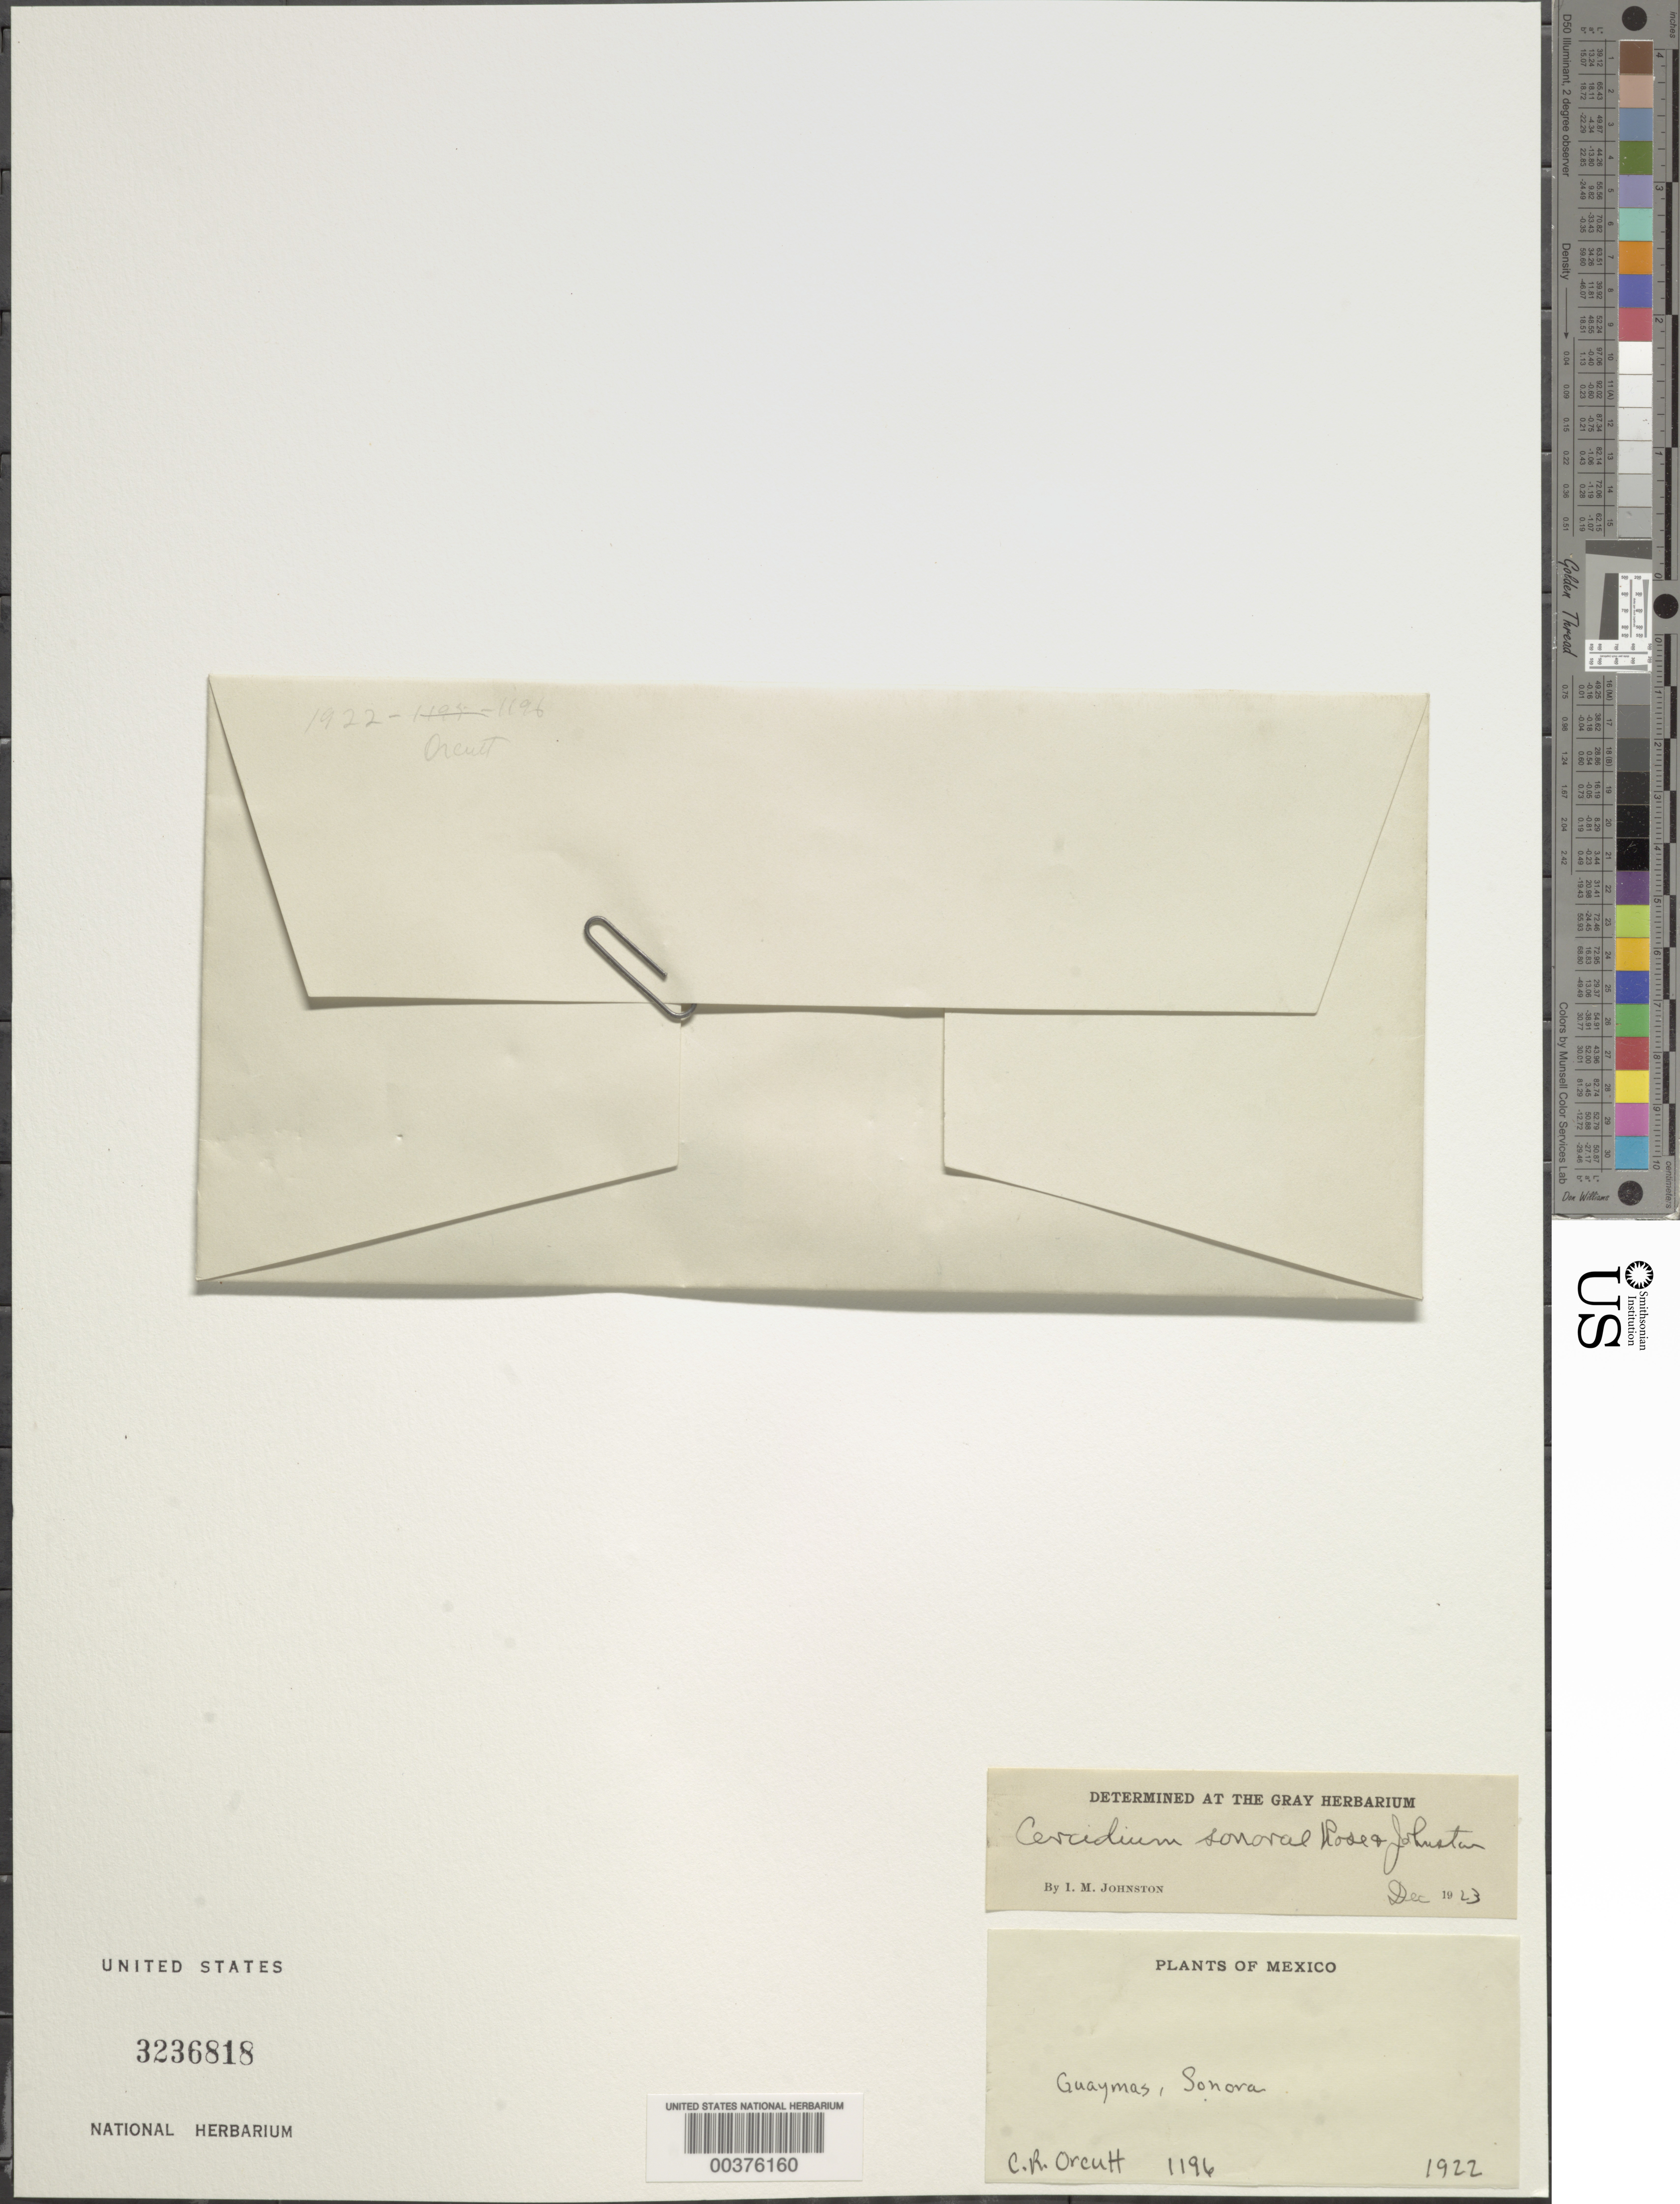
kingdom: Plantae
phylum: Tracheophyta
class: Magnoliopsida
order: Fabales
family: Fabaceae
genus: Parkinsonia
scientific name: Parkinsonia x sonorae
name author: (Rose & I.M. Johnst.) J.E. Hawkins & Felger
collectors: C. R. Orcutt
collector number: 1196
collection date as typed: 1922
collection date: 1922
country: Mexico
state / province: Sonora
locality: Guaymas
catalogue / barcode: US 3236818